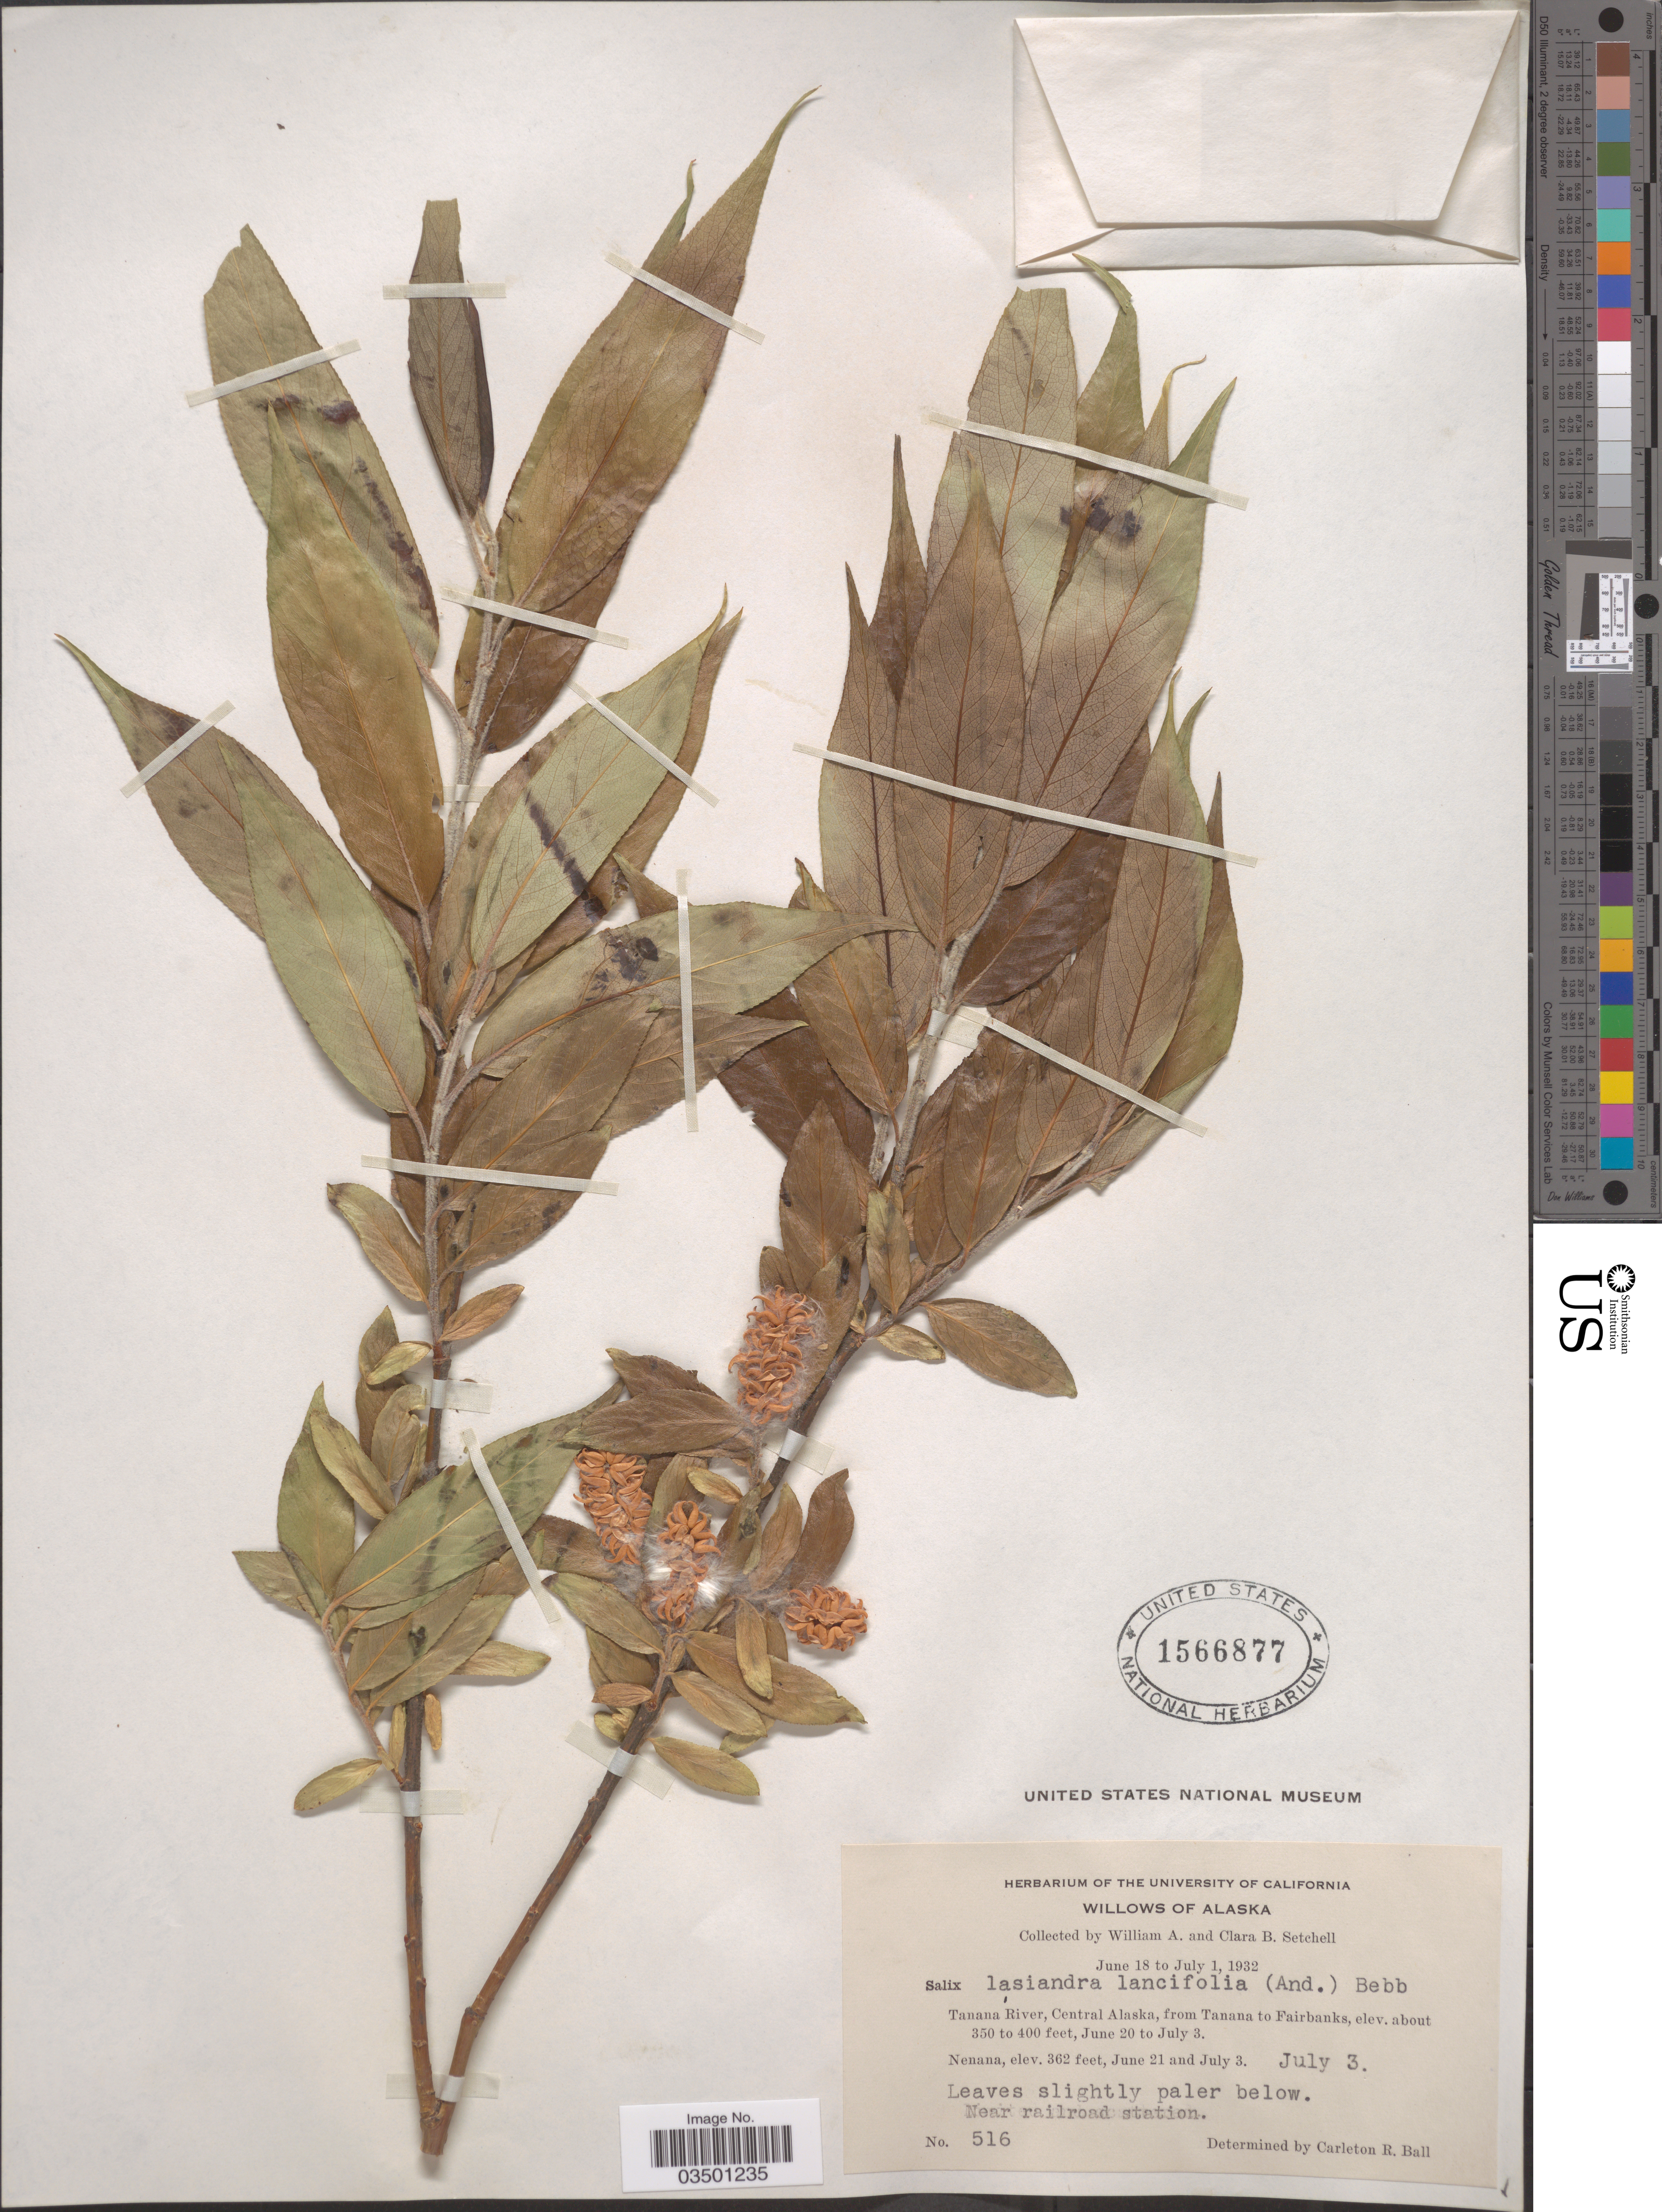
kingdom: Plantae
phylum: Tracheophyta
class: Magnoliopsida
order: Malpighiales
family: Salicaceae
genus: Salix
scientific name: Salix lasiandra var. lancifolia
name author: Bebb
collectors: W. Setchell & C. B. Setchell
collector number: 516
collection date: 1932-07-03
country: United States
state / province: Alaska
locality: Tanana River, Central Alaska, from Tanana to Fairbanks. Nenana.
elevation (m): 110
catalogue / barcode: US 1566877